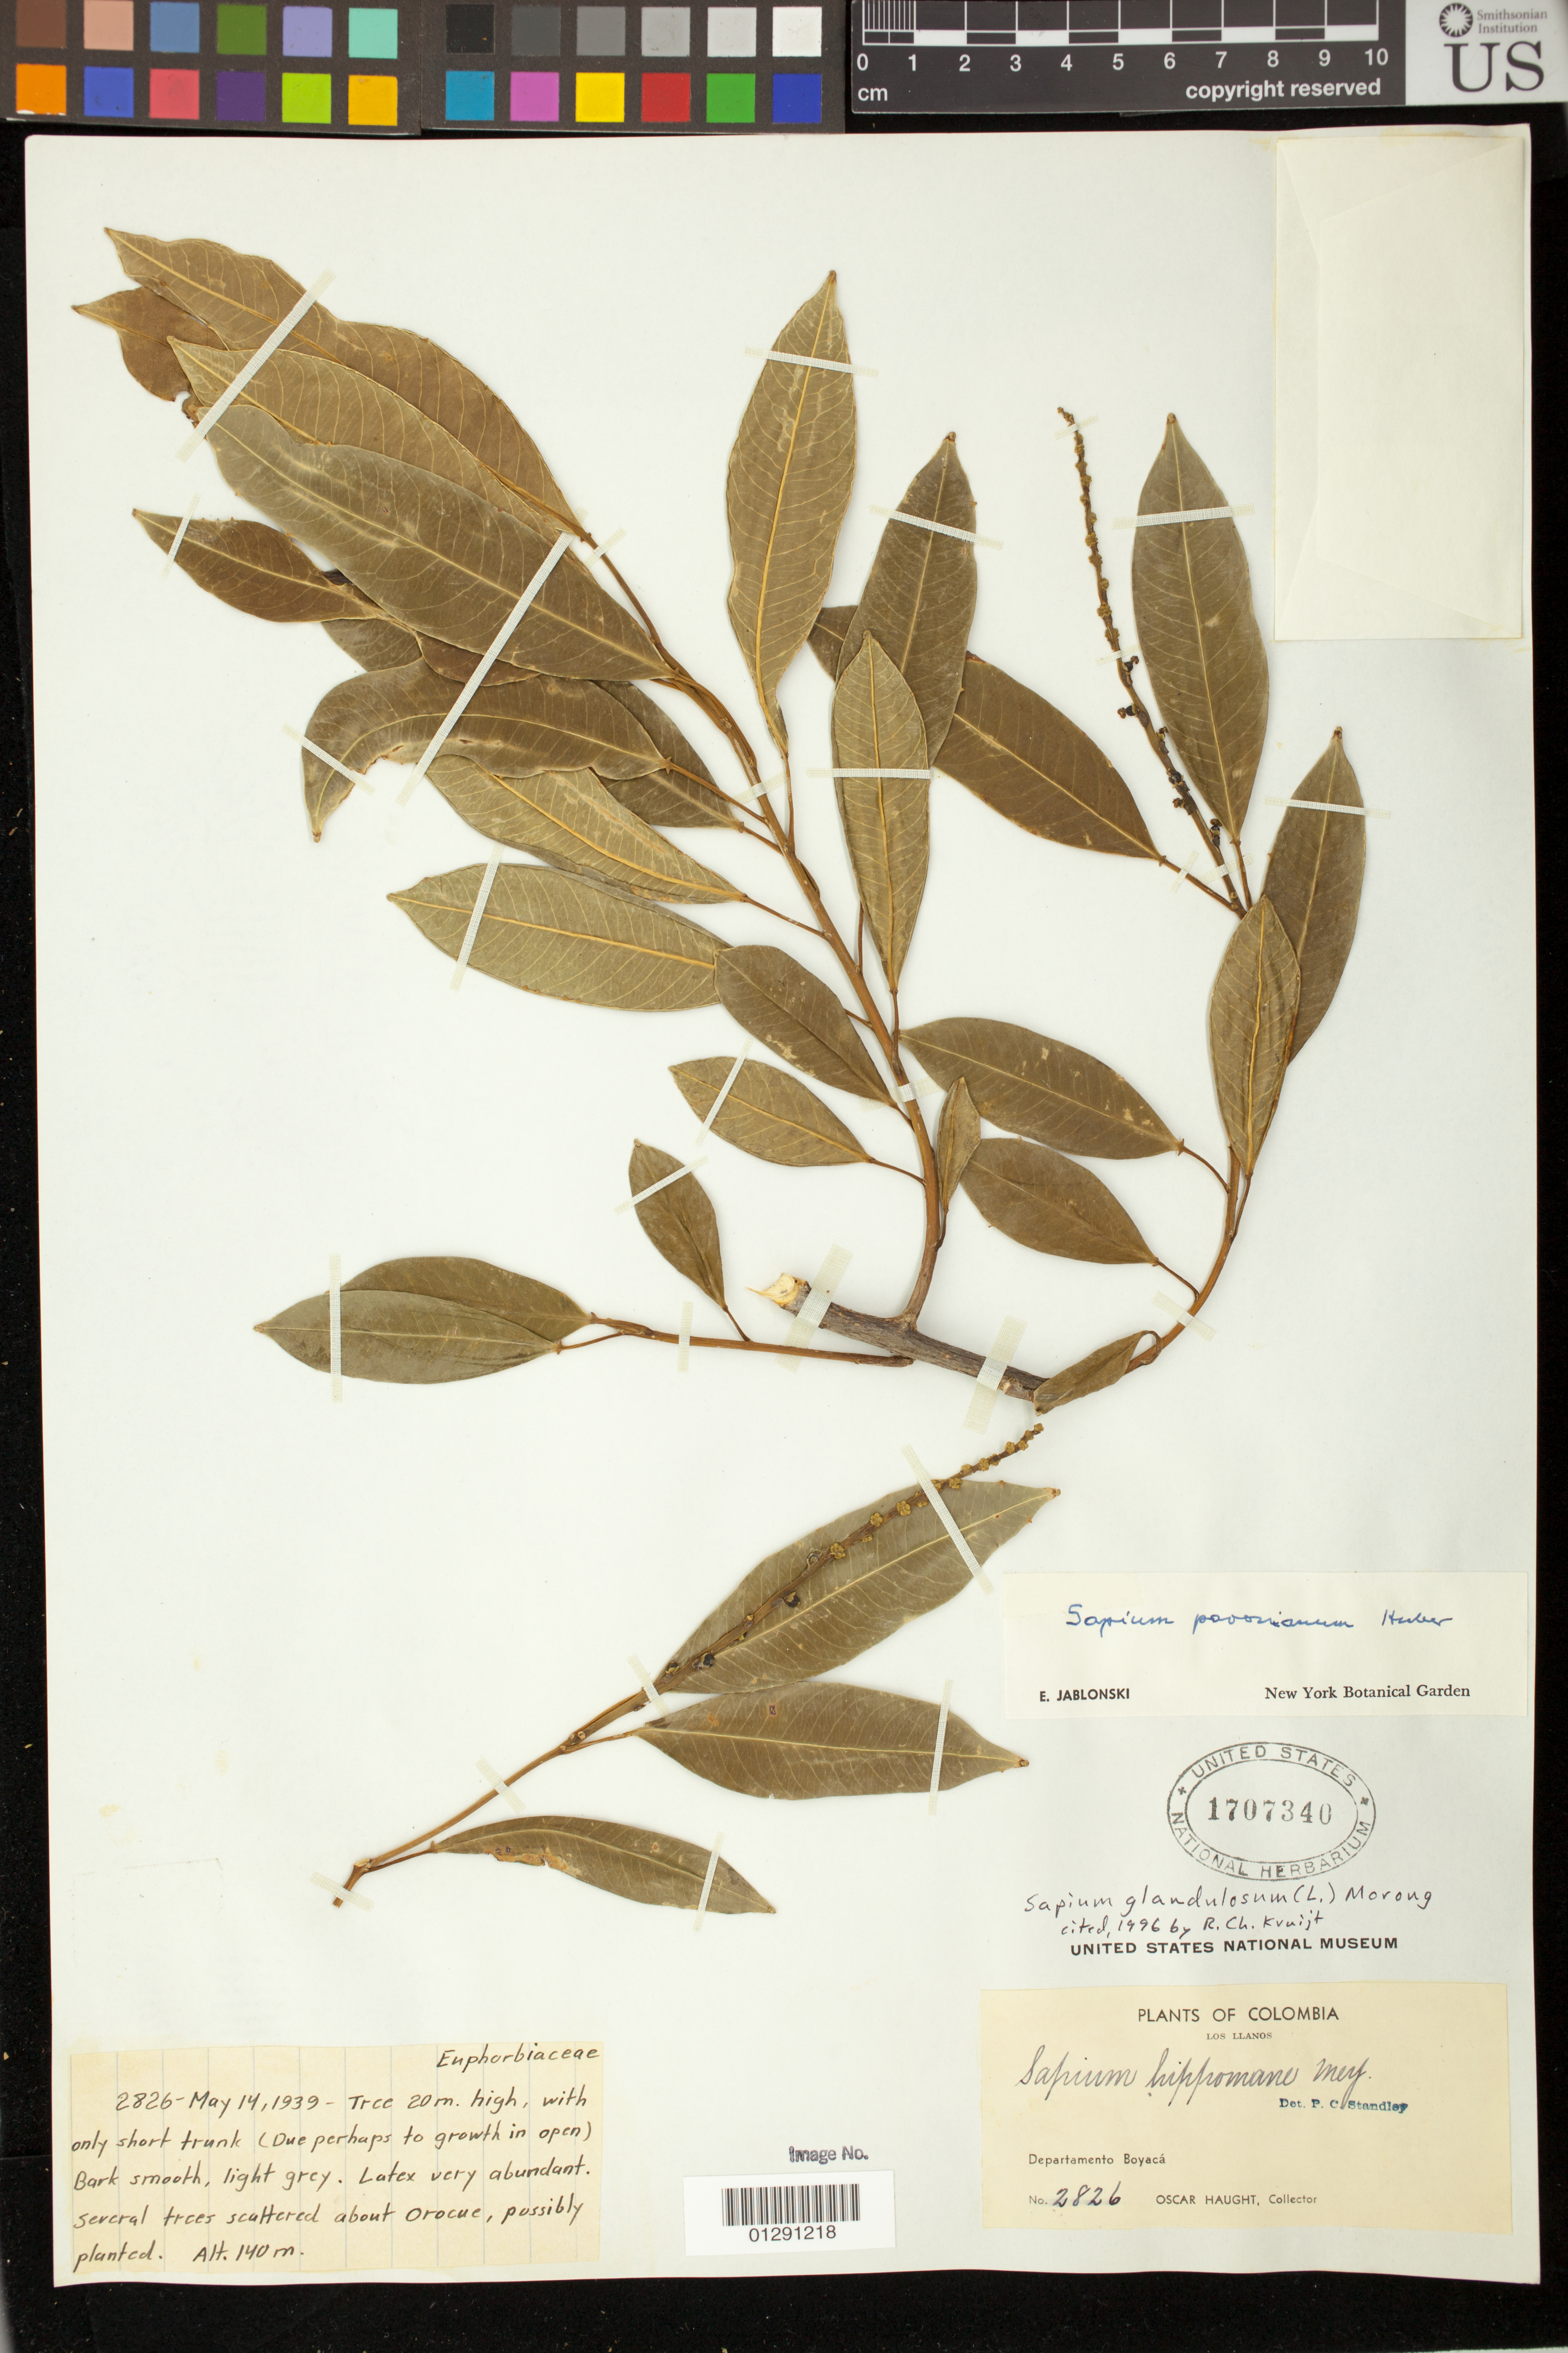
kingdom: Plantae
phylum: Tracheophyta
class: Magnoliopsida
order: Malpighiales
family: Euphorbiaceae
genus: Sapium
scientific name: Sapium glandulatum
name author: (Vell.) Pax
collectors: O. Haught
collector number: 2826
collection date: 1939-05-14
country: Colombia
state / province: Boyaca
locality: Orocue.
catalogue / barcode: US 1707340